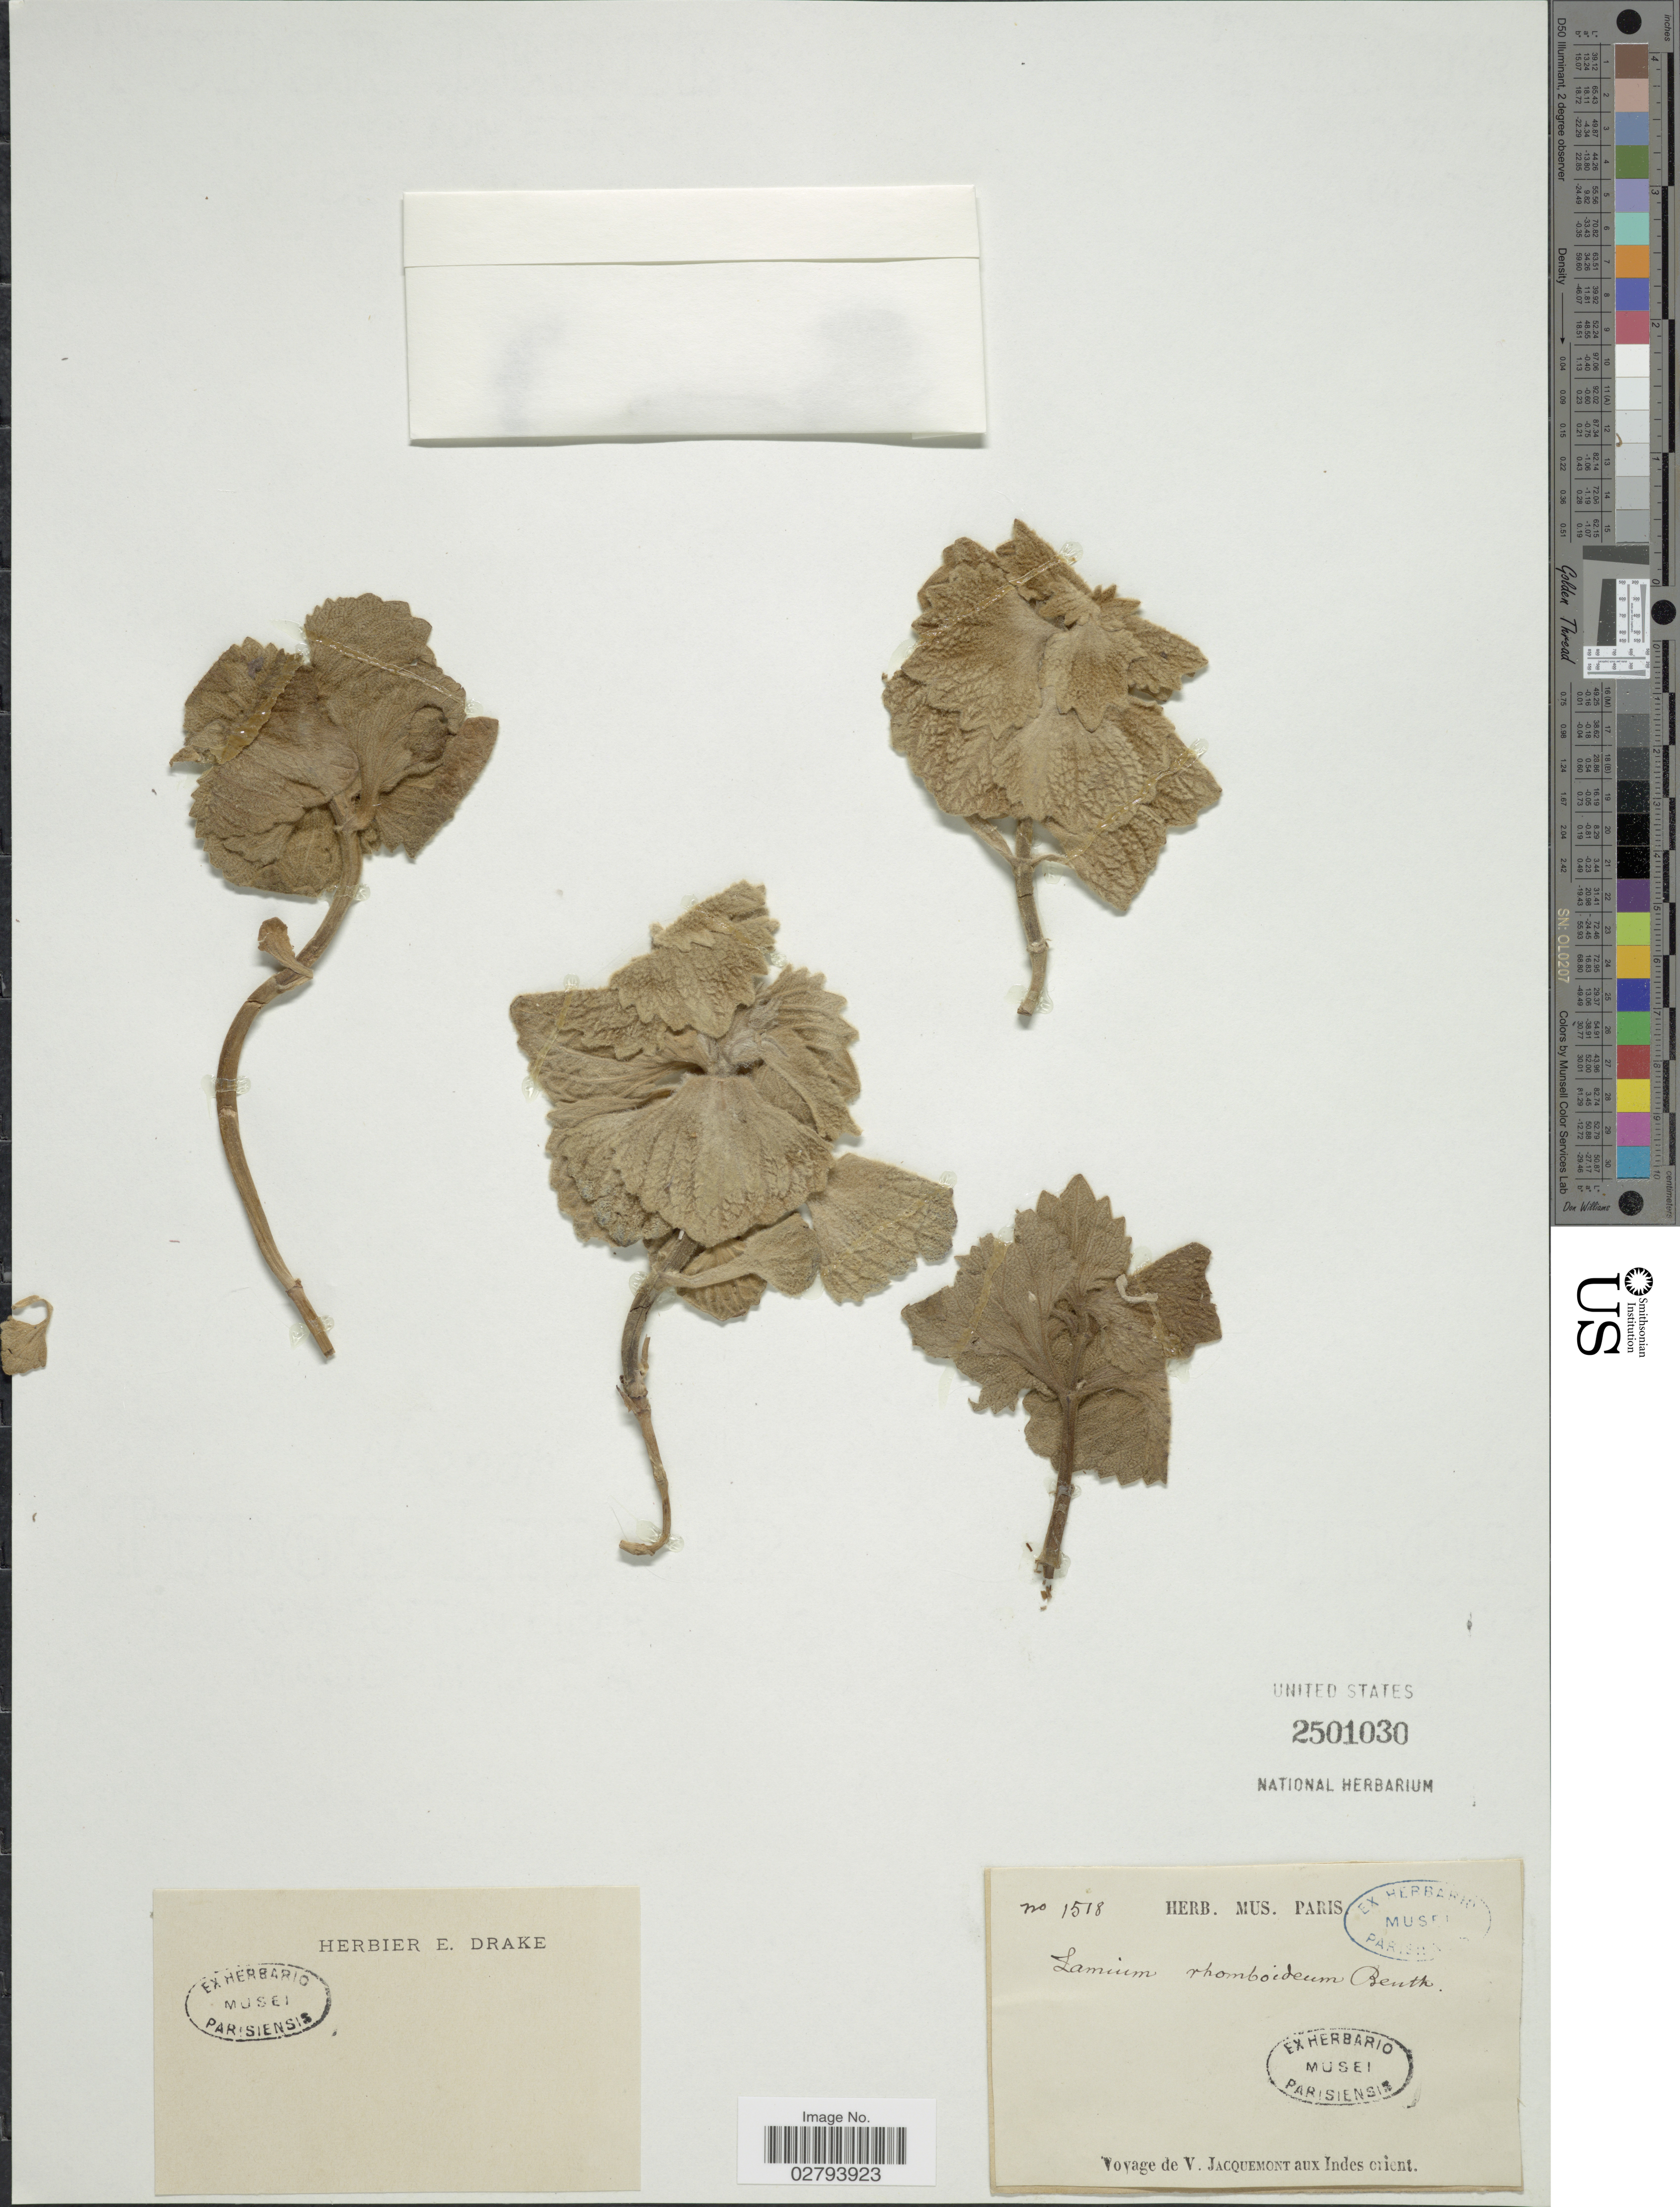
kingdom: Plantae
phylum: Tracheophyta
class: Magnoliopsida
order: Lamiales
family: Lamiaceae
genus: Eriophyton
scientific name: Eriophyton rhomboideum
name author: (Benth.) Ryding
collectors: V. Jacquemont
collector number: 1518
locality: Indes orient.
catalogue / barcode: US 2501030